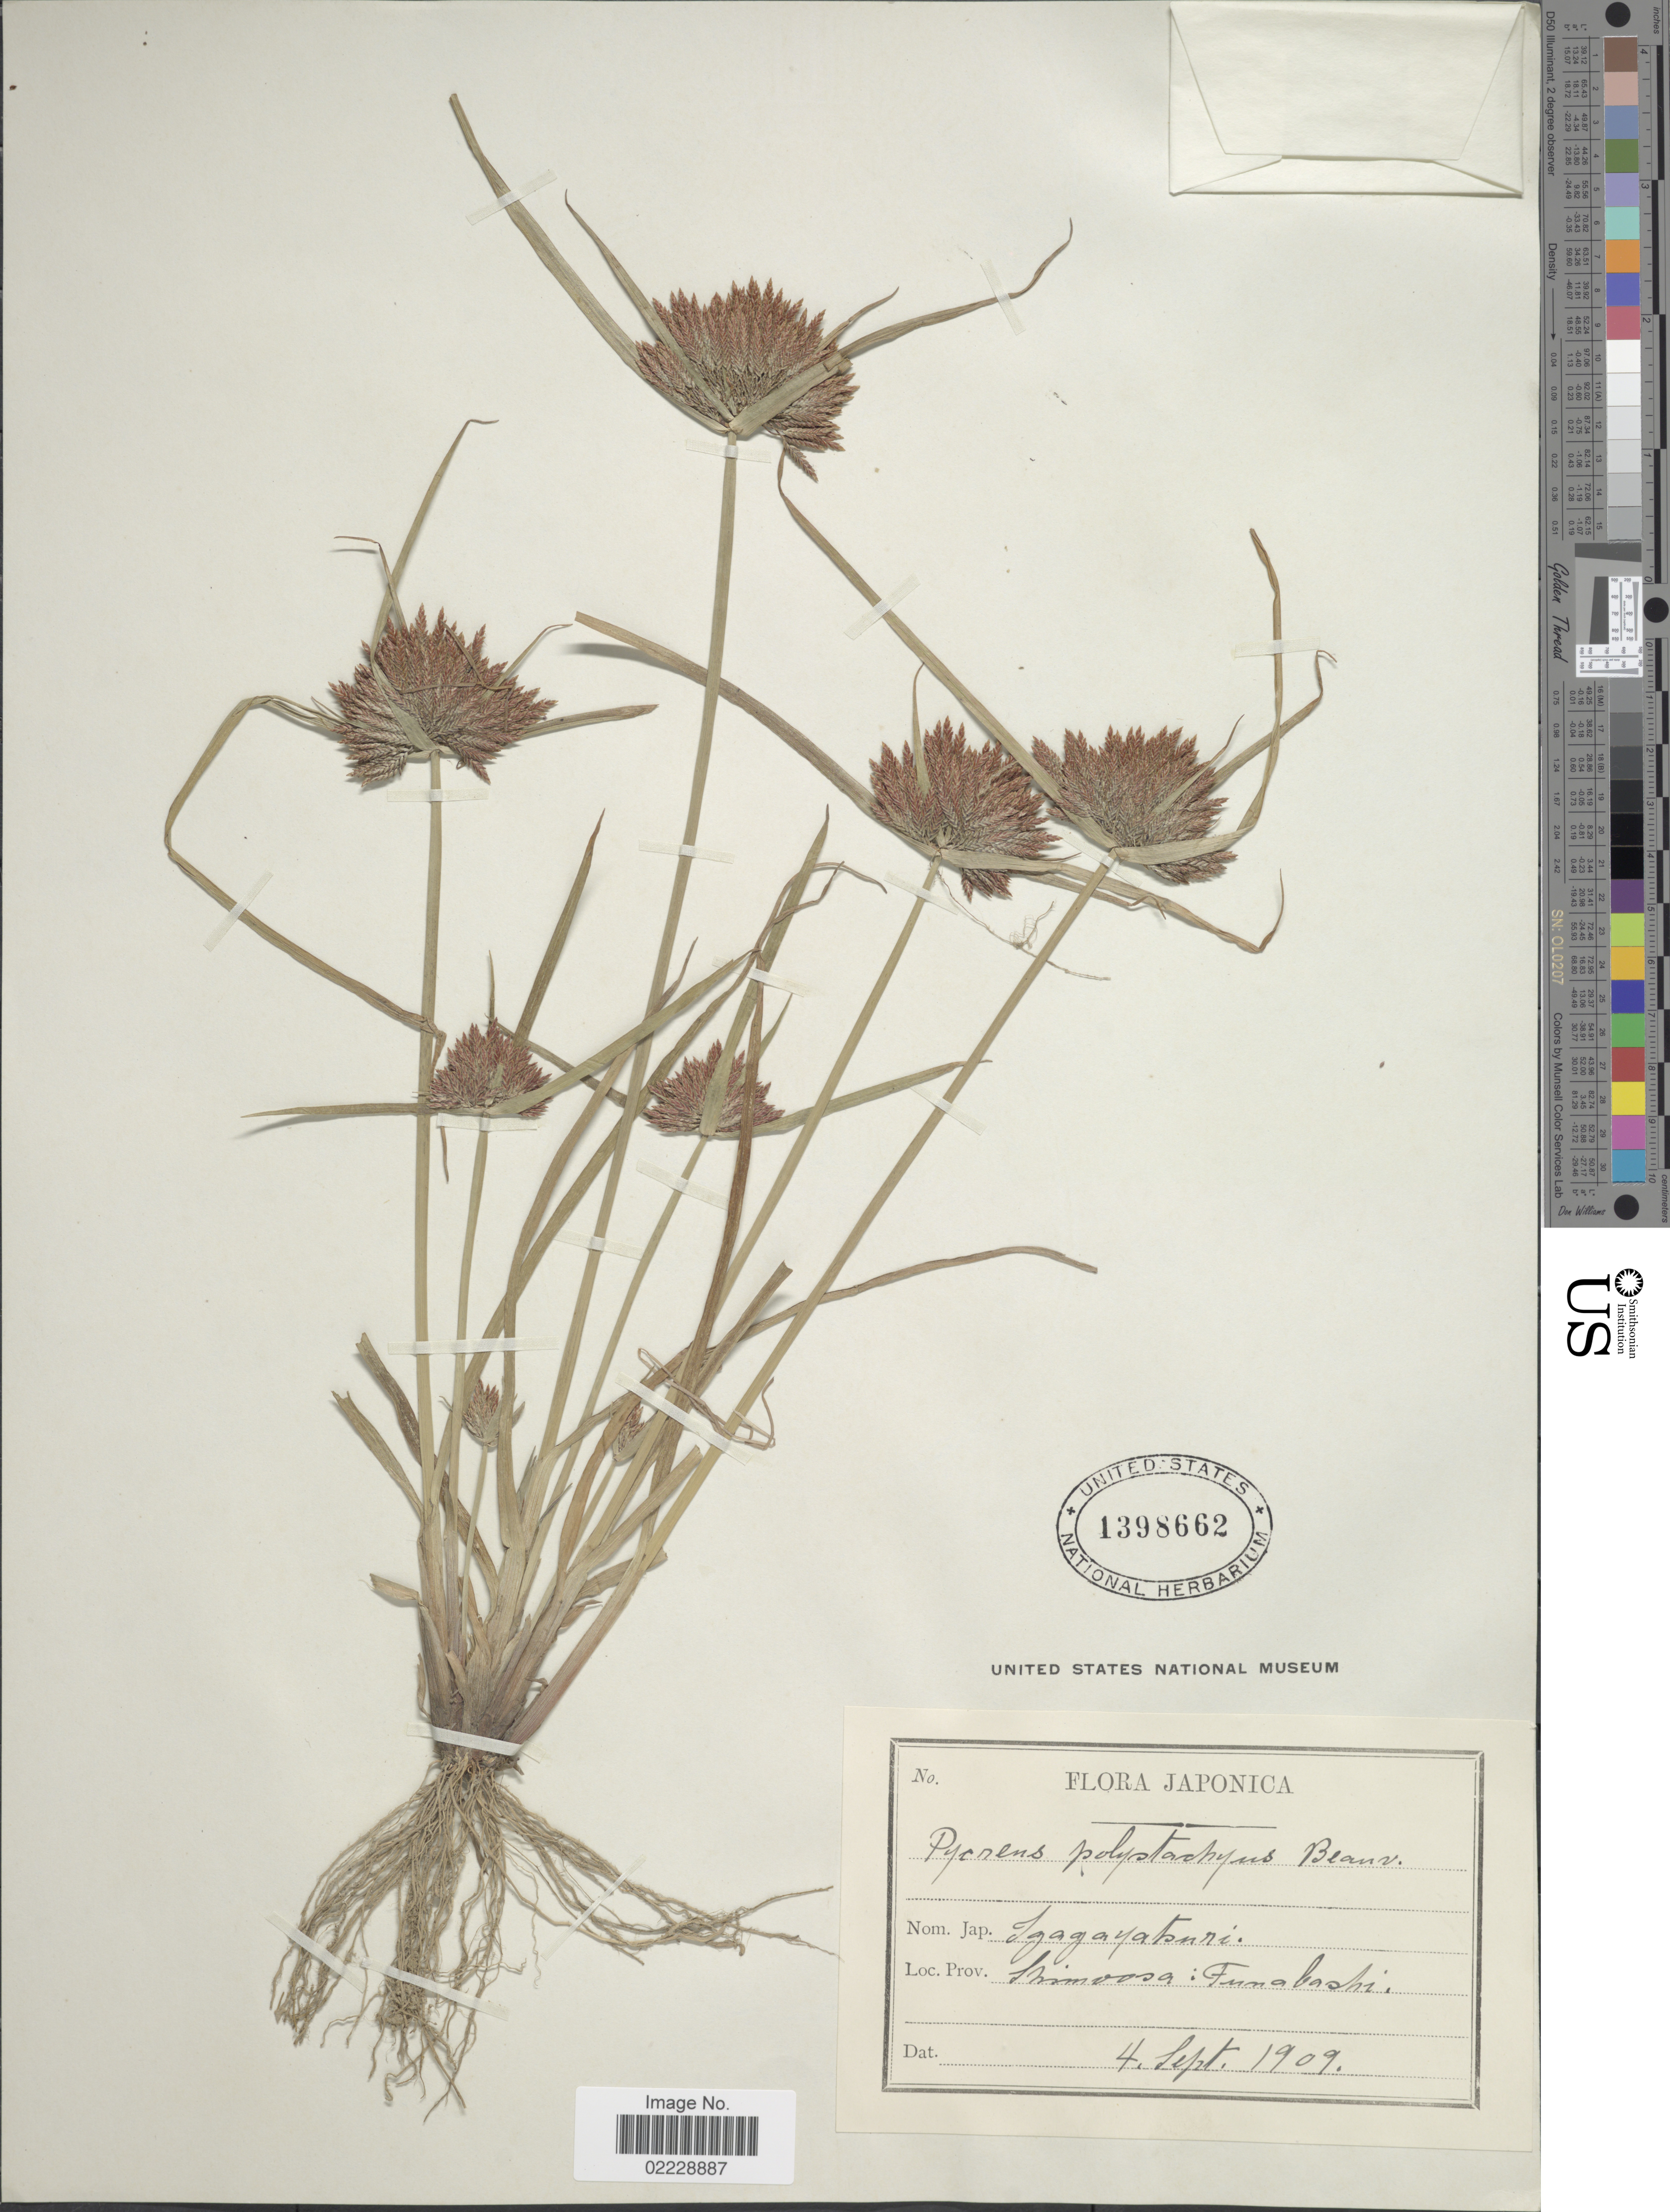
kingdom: Plantae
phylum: Tracheophyta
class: Liliopsida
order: Poales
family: Cyperaceae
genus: Cyperus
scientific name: Cyperus polystachyos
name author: Rottb.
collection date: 1909-09-04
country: Japan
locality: Shimoosa: Funabashi.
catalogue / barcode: US 1398662